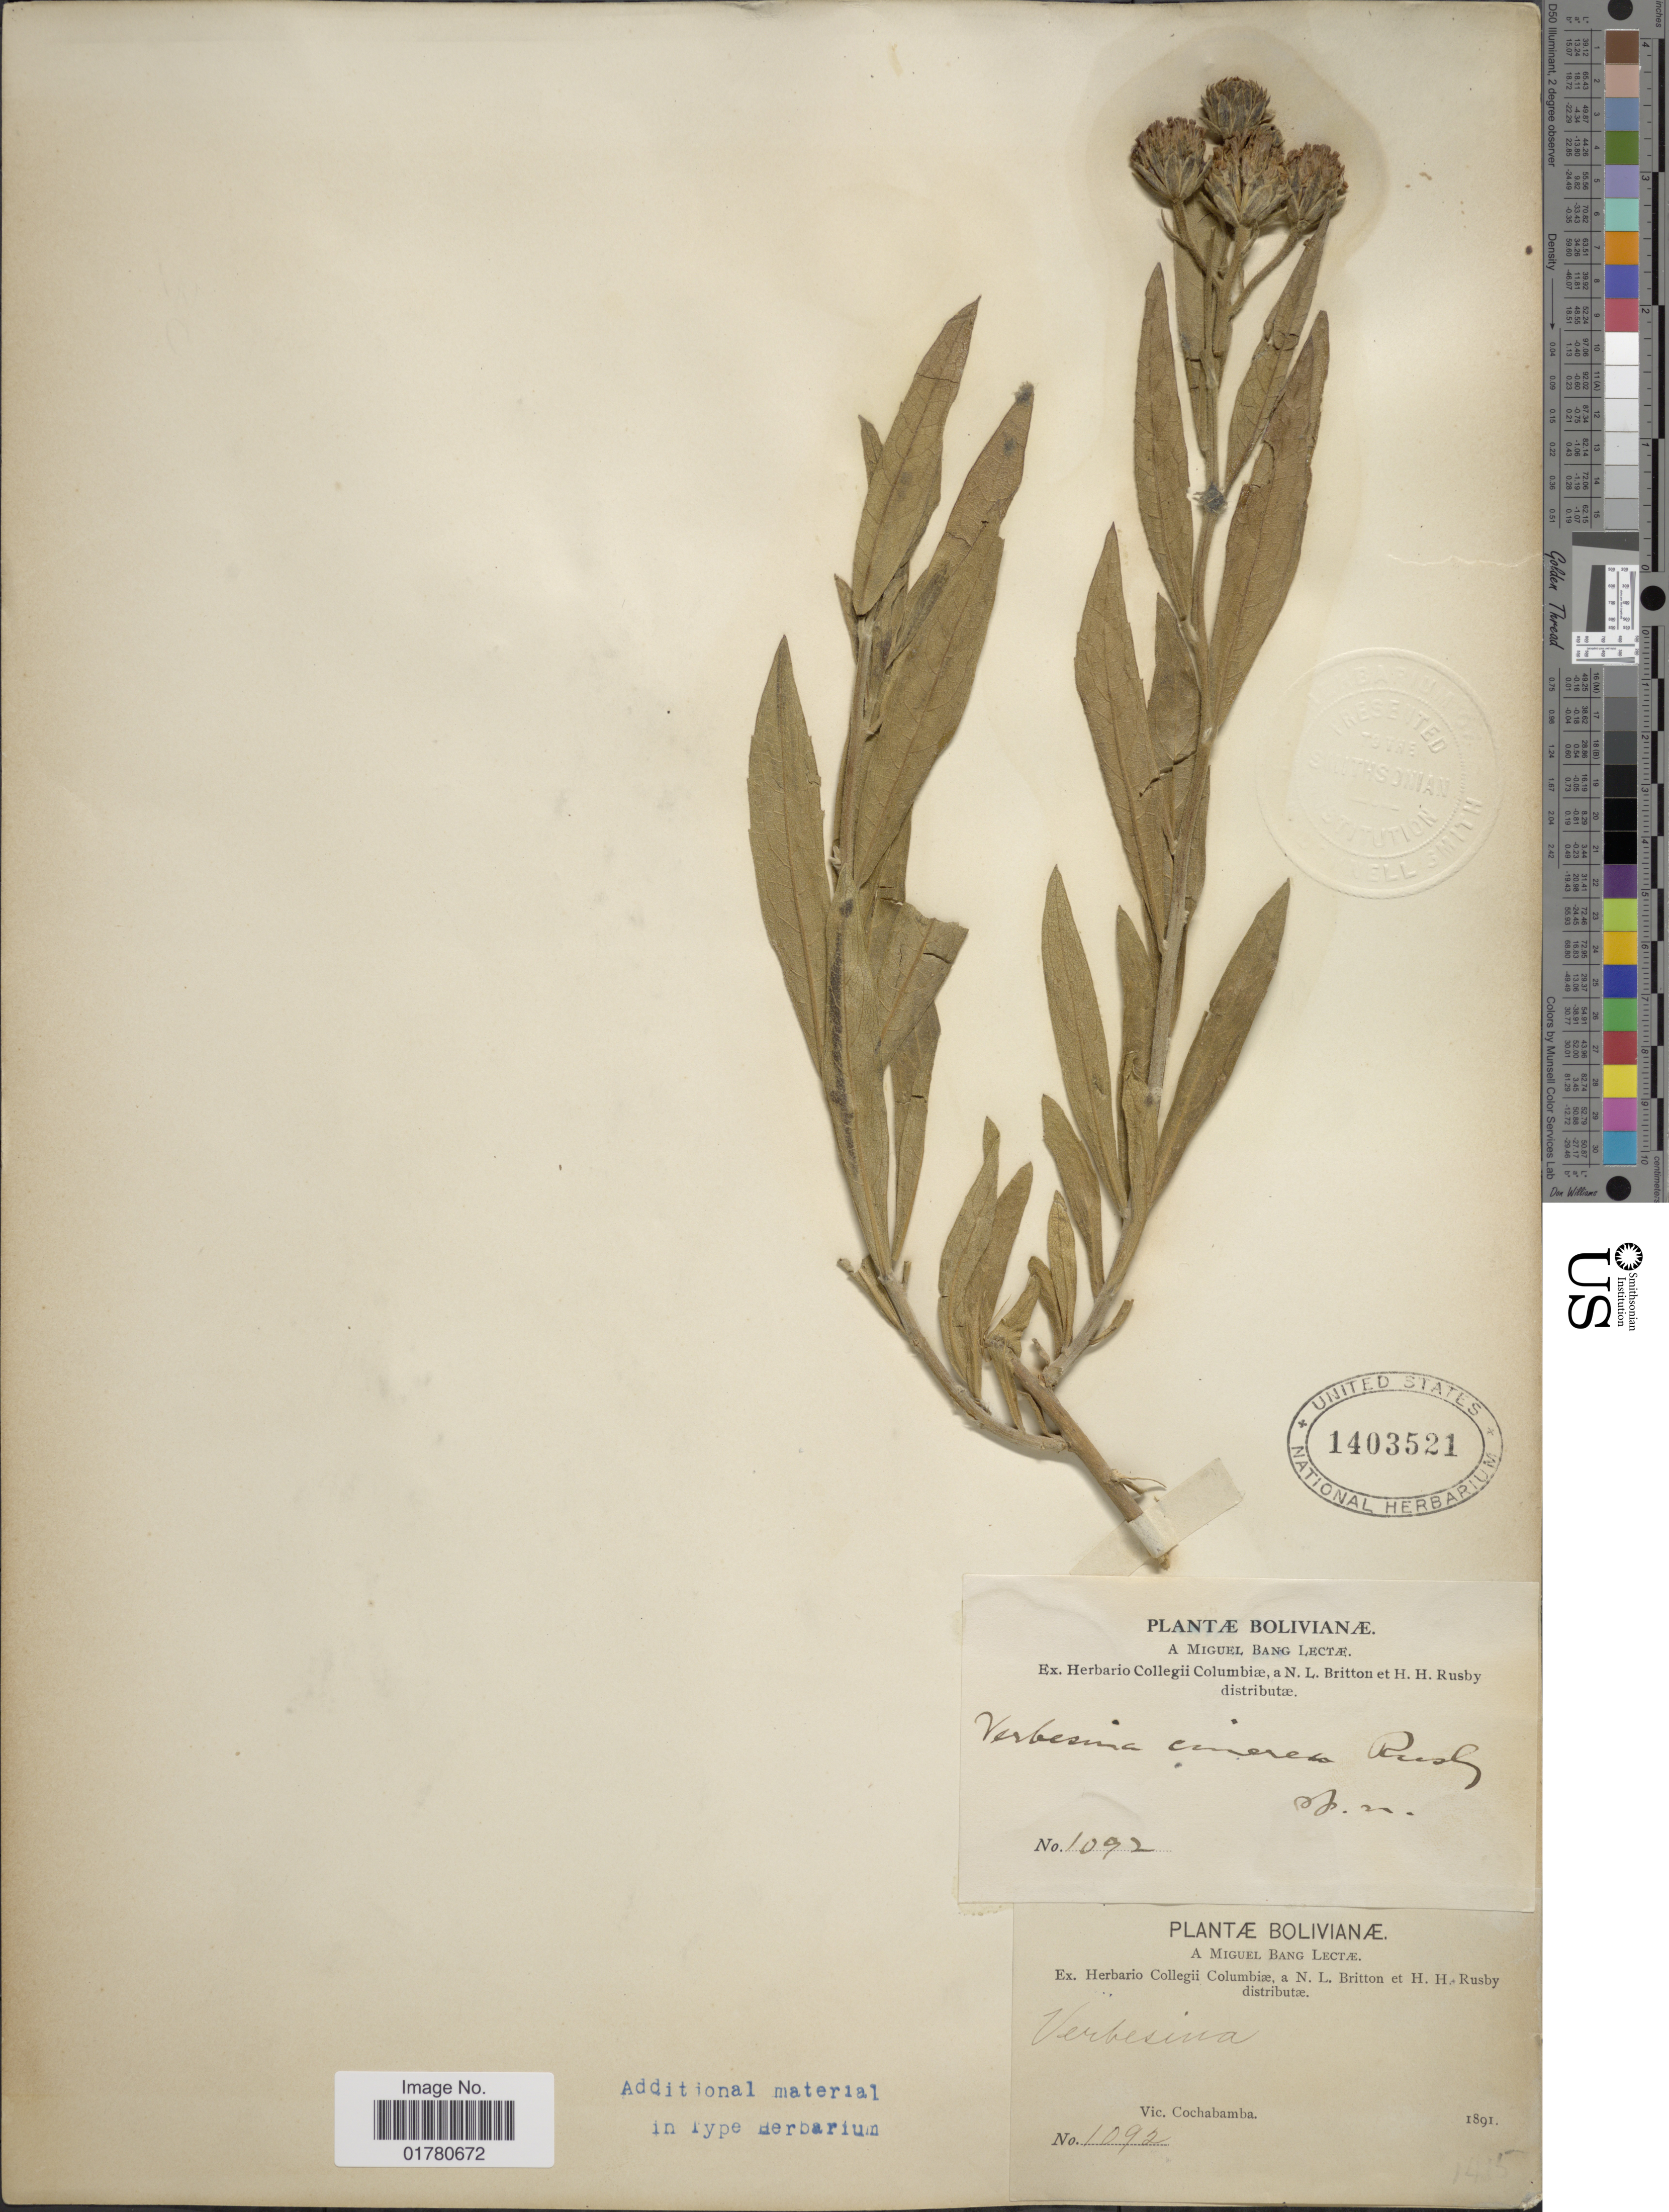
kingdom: Plantae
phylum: Tracheophyta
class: Magnoliopsida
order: Asterales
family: Asteraceae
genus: Verbesina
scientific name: Verbesina cinerea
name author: Rusby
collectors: M. Bang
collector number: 1092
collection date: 1891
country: Bolivia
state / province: Cochabamba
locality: Vic Cochabamba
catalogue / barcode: US 1403521